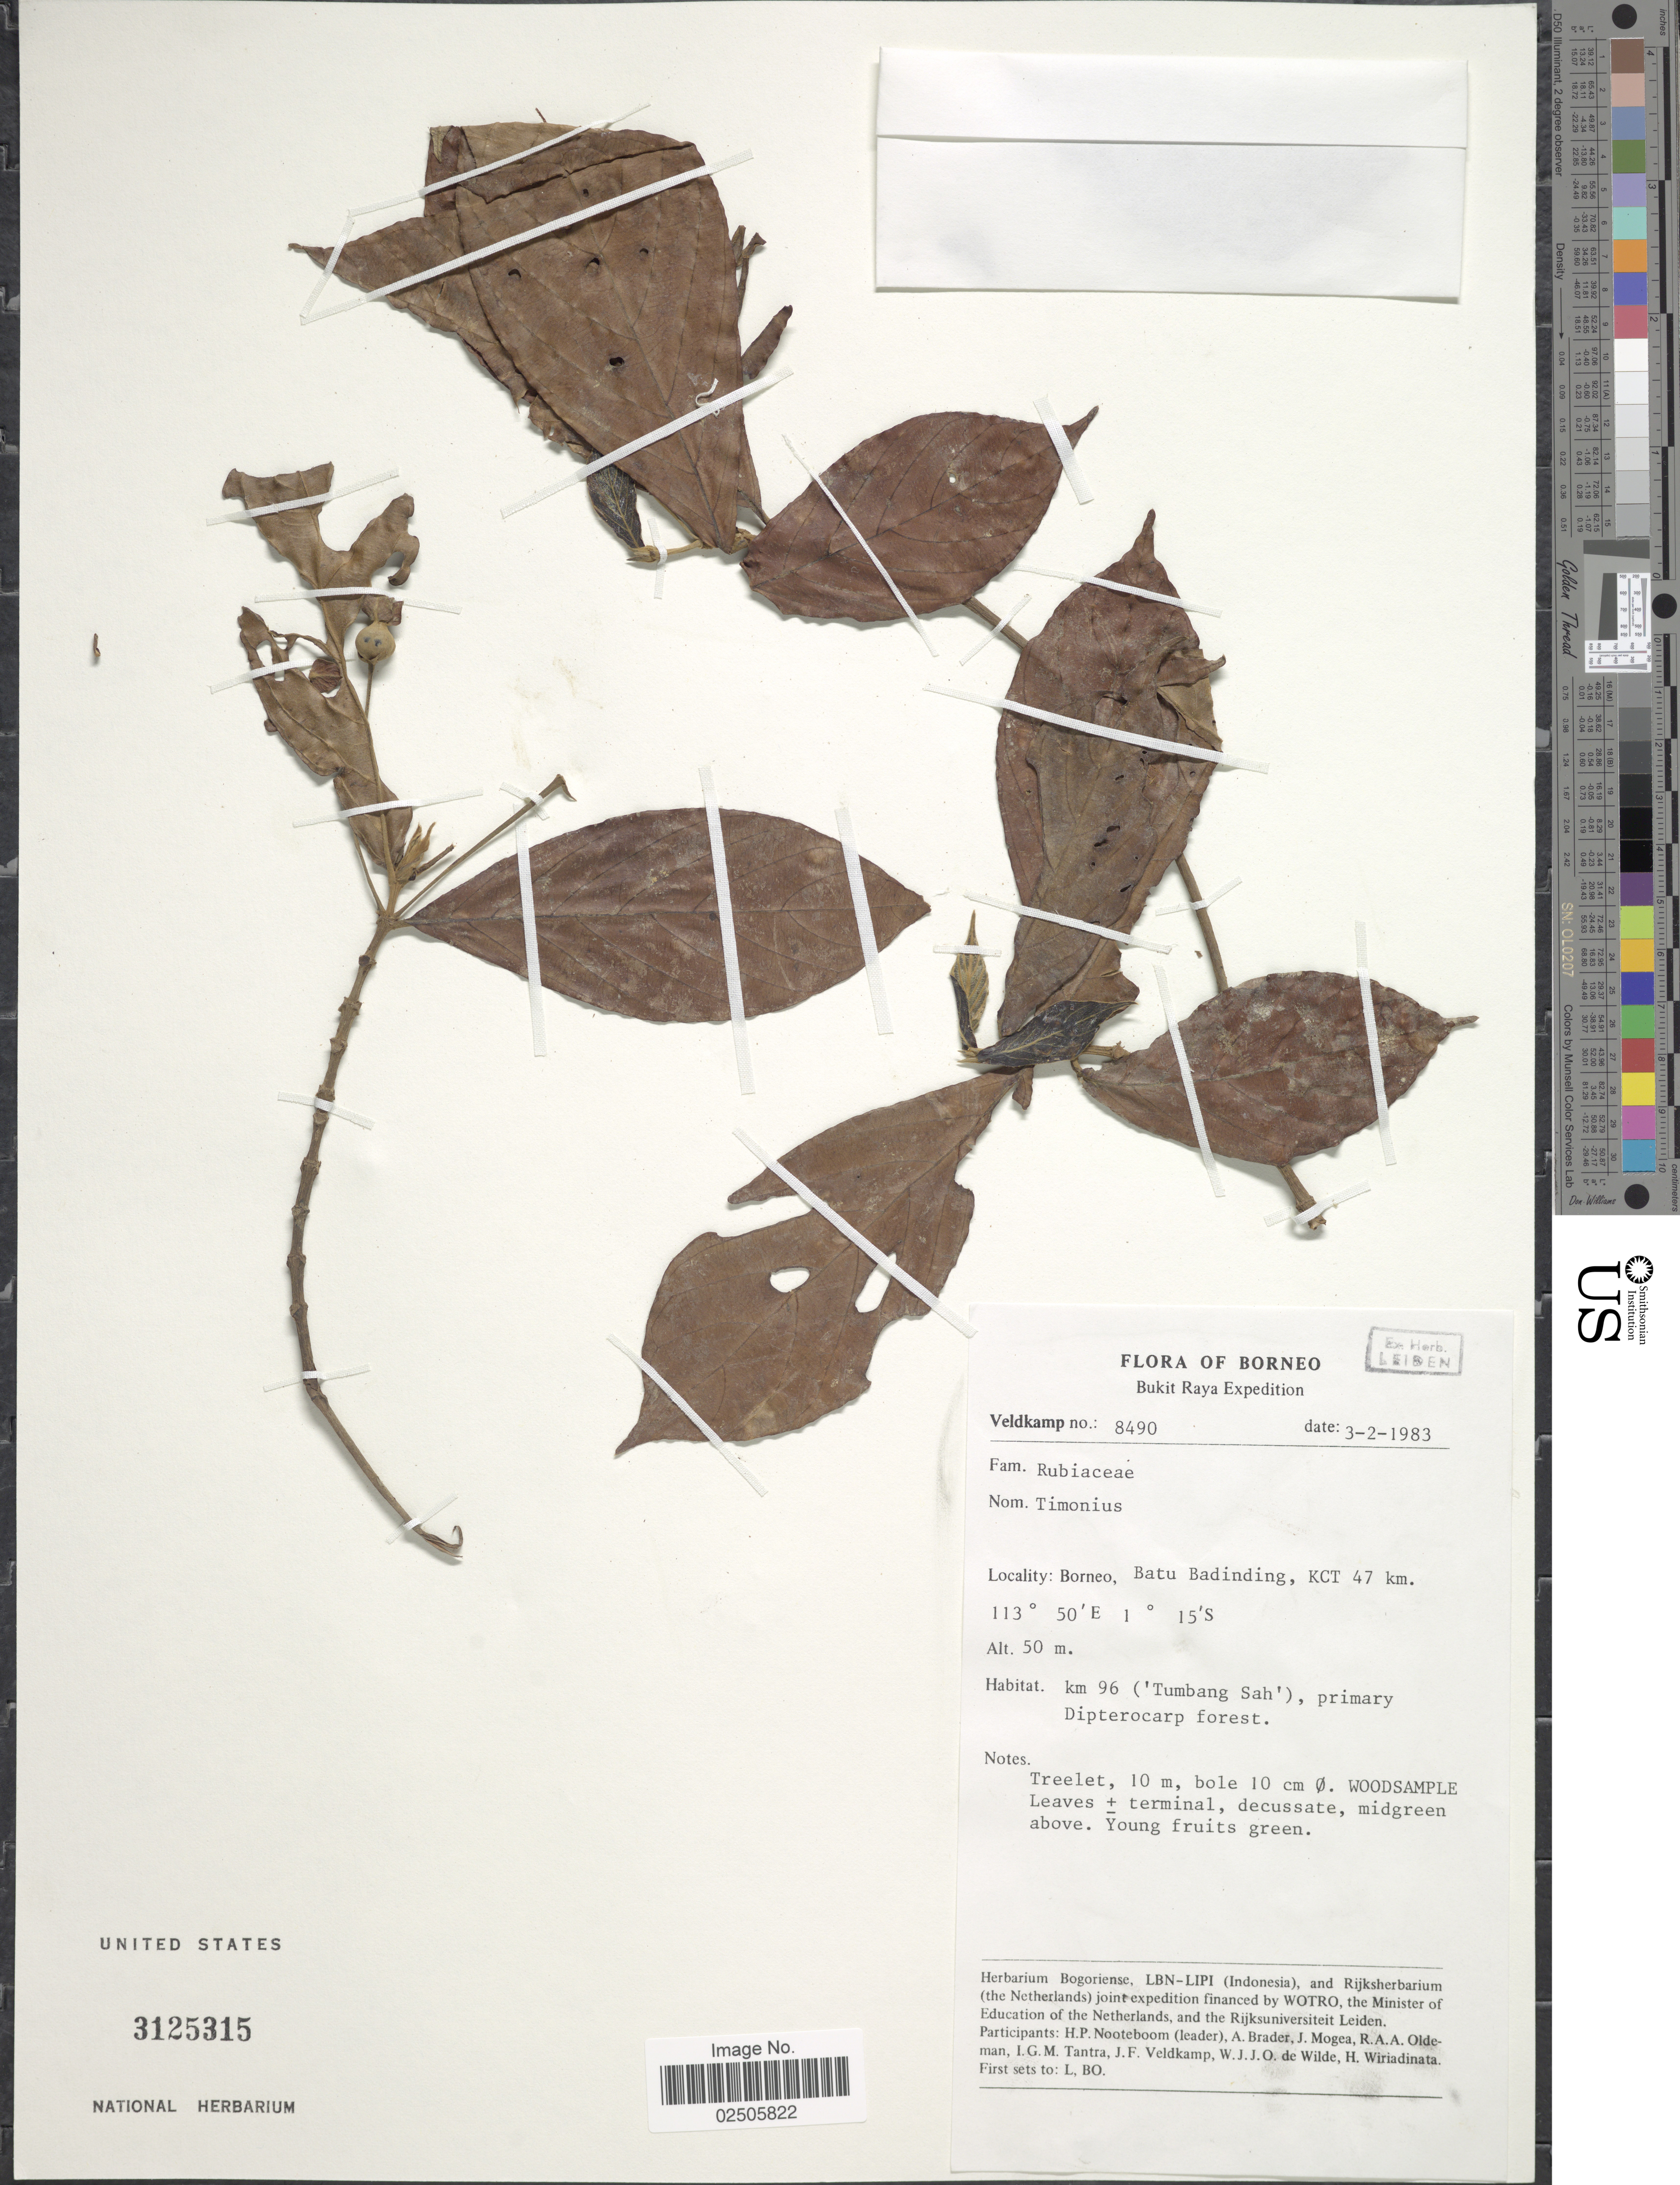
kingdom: Plantae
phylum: Tracheophyta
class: Magnoliopsida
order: Gentianales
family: Rubiaceae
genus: Timonius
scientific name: Timonius sp.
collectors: H. P. Nooteboom, A. Brader, J. Mogea, R. Oldeman & et al.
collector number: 8490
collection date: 1983-02-03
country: Indonesia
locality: Borneo, Bukit Raya, Borneo, Batu Badinding, KCT 47 km, km 96 ('Tumbang Sah') primary Dipterocarp forest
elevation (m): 50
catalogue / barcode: US 3125315